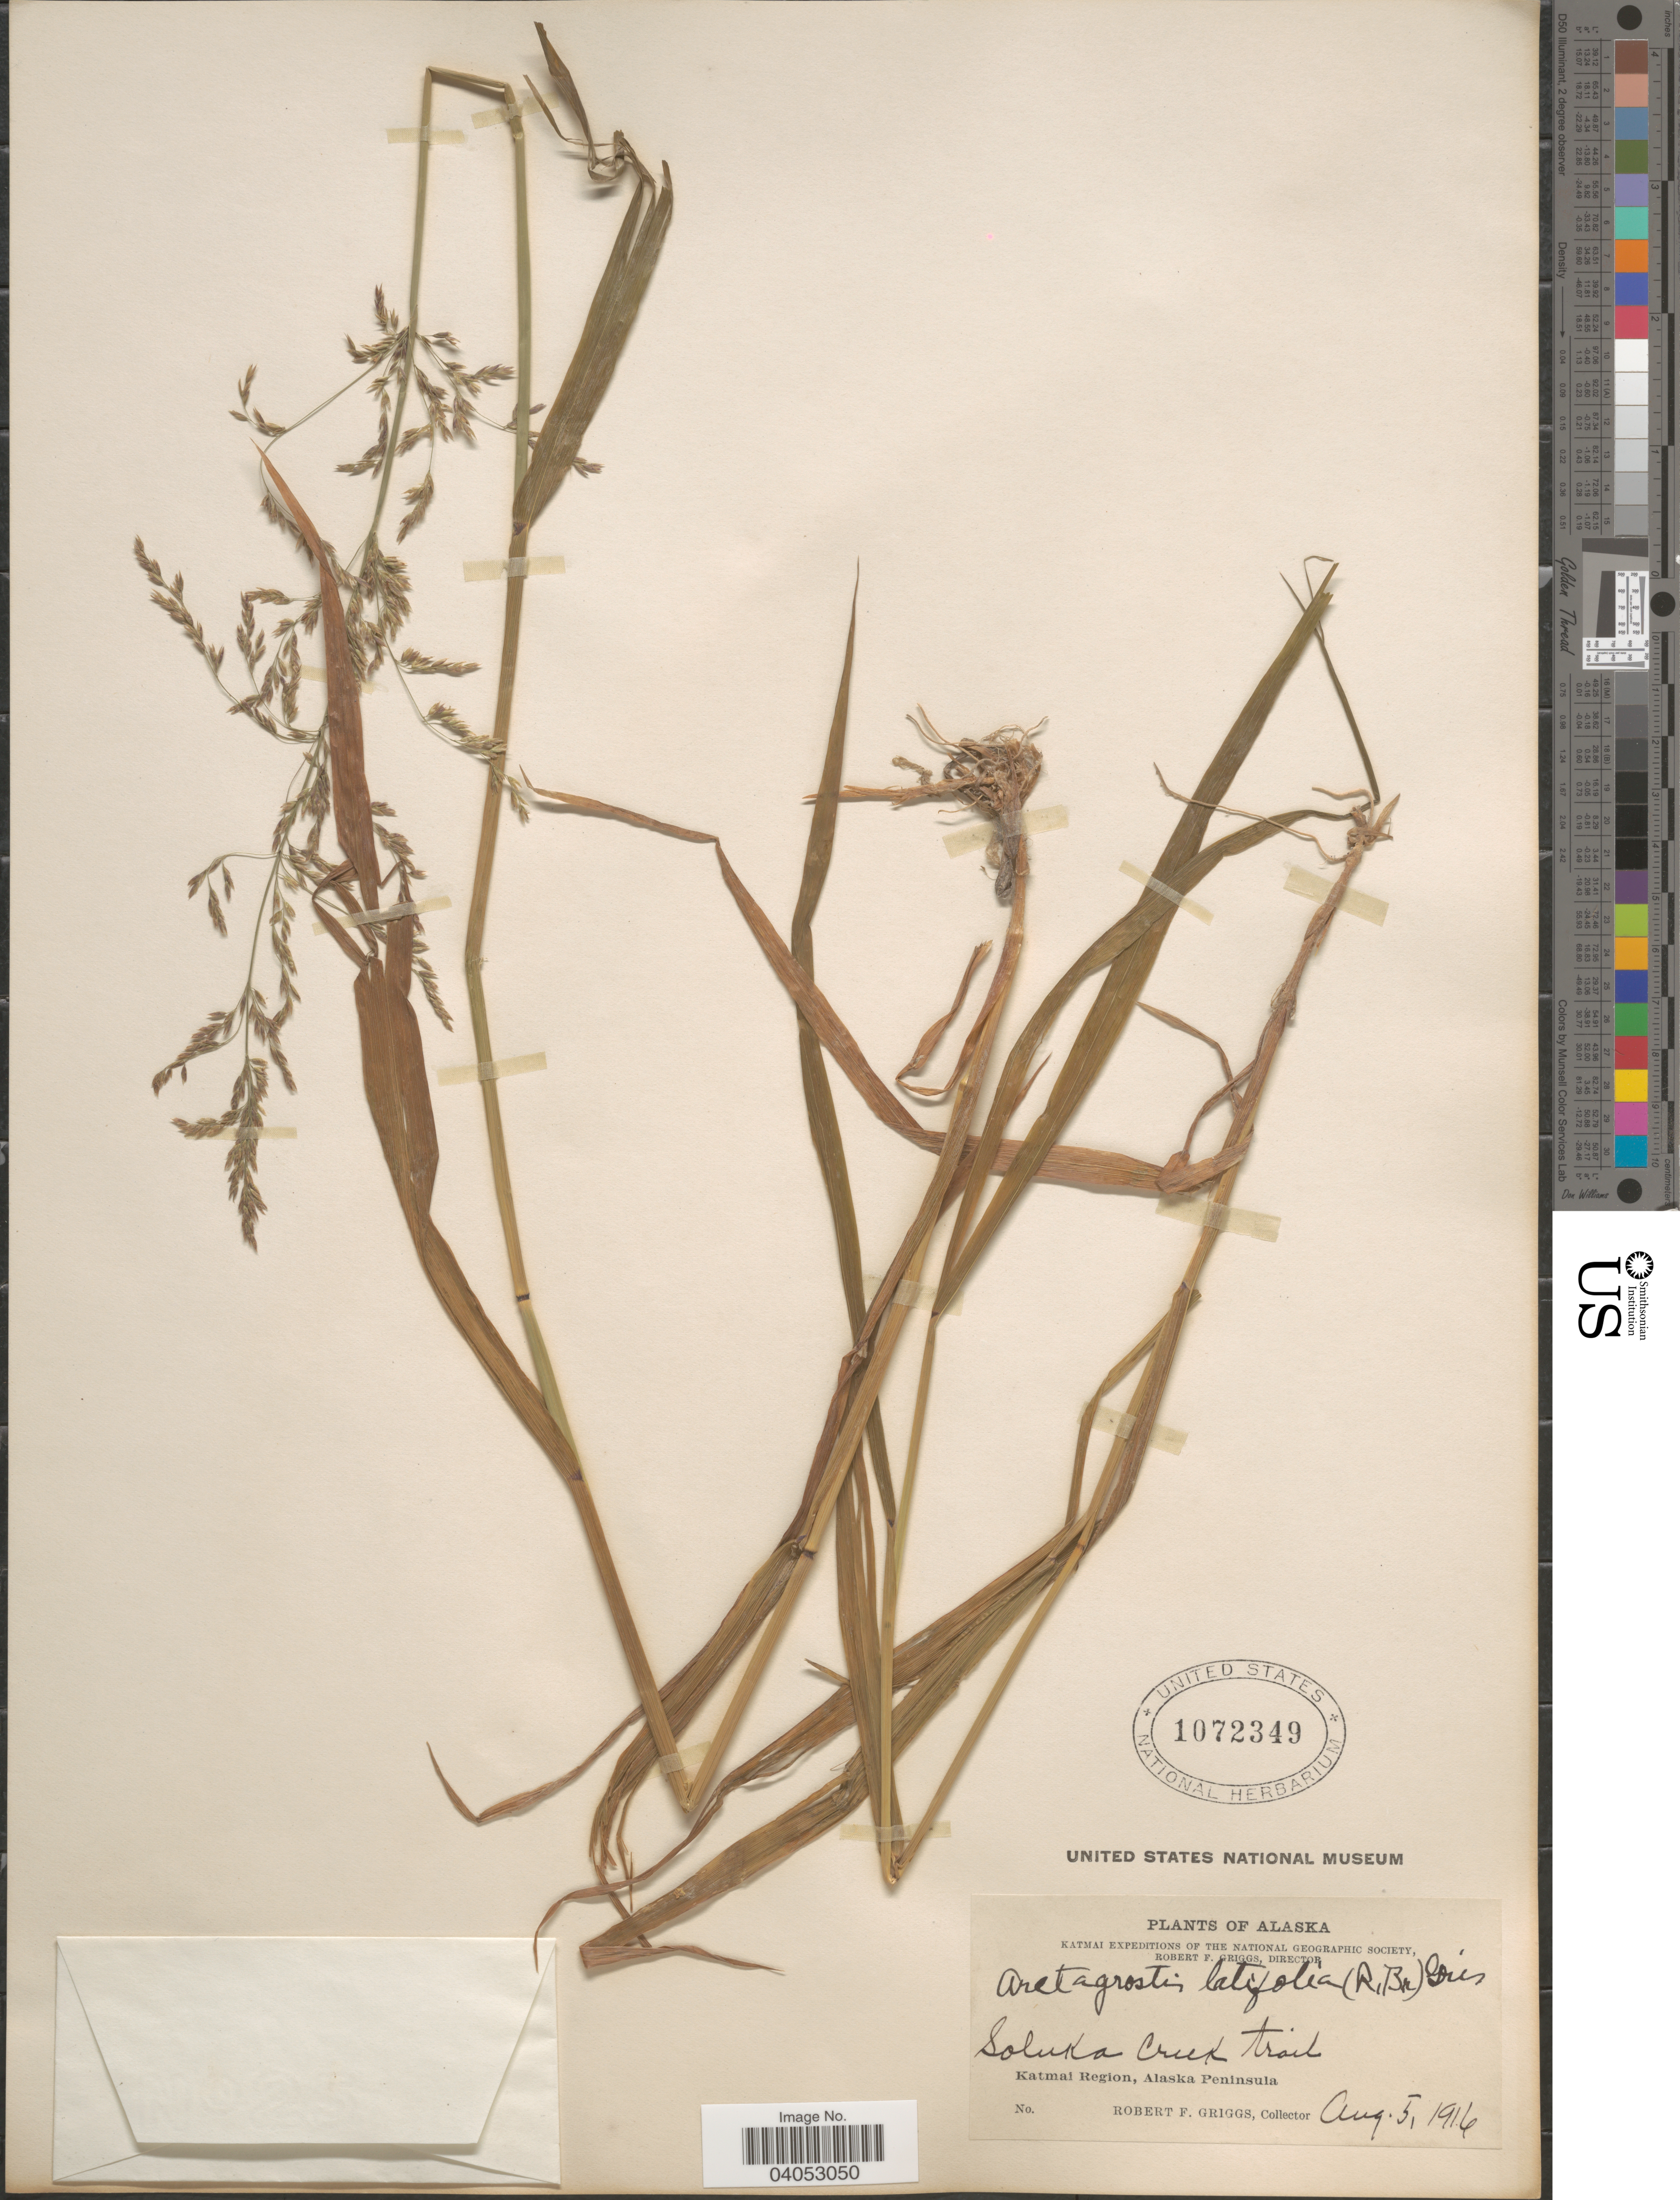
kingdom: Plantae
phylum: Tracheophyta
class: Liliopsida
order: Poales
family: Poaceae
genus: Arctagrostis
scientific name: Arctagrostis latifolia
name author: (R. Br.) Griseb.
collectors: R. F. Griggs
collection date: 1916-08-05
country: United States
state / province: Alaska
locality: Soluka Creek trail. Katmai Region, Alaska Peninsula.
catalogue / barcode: US 1072349